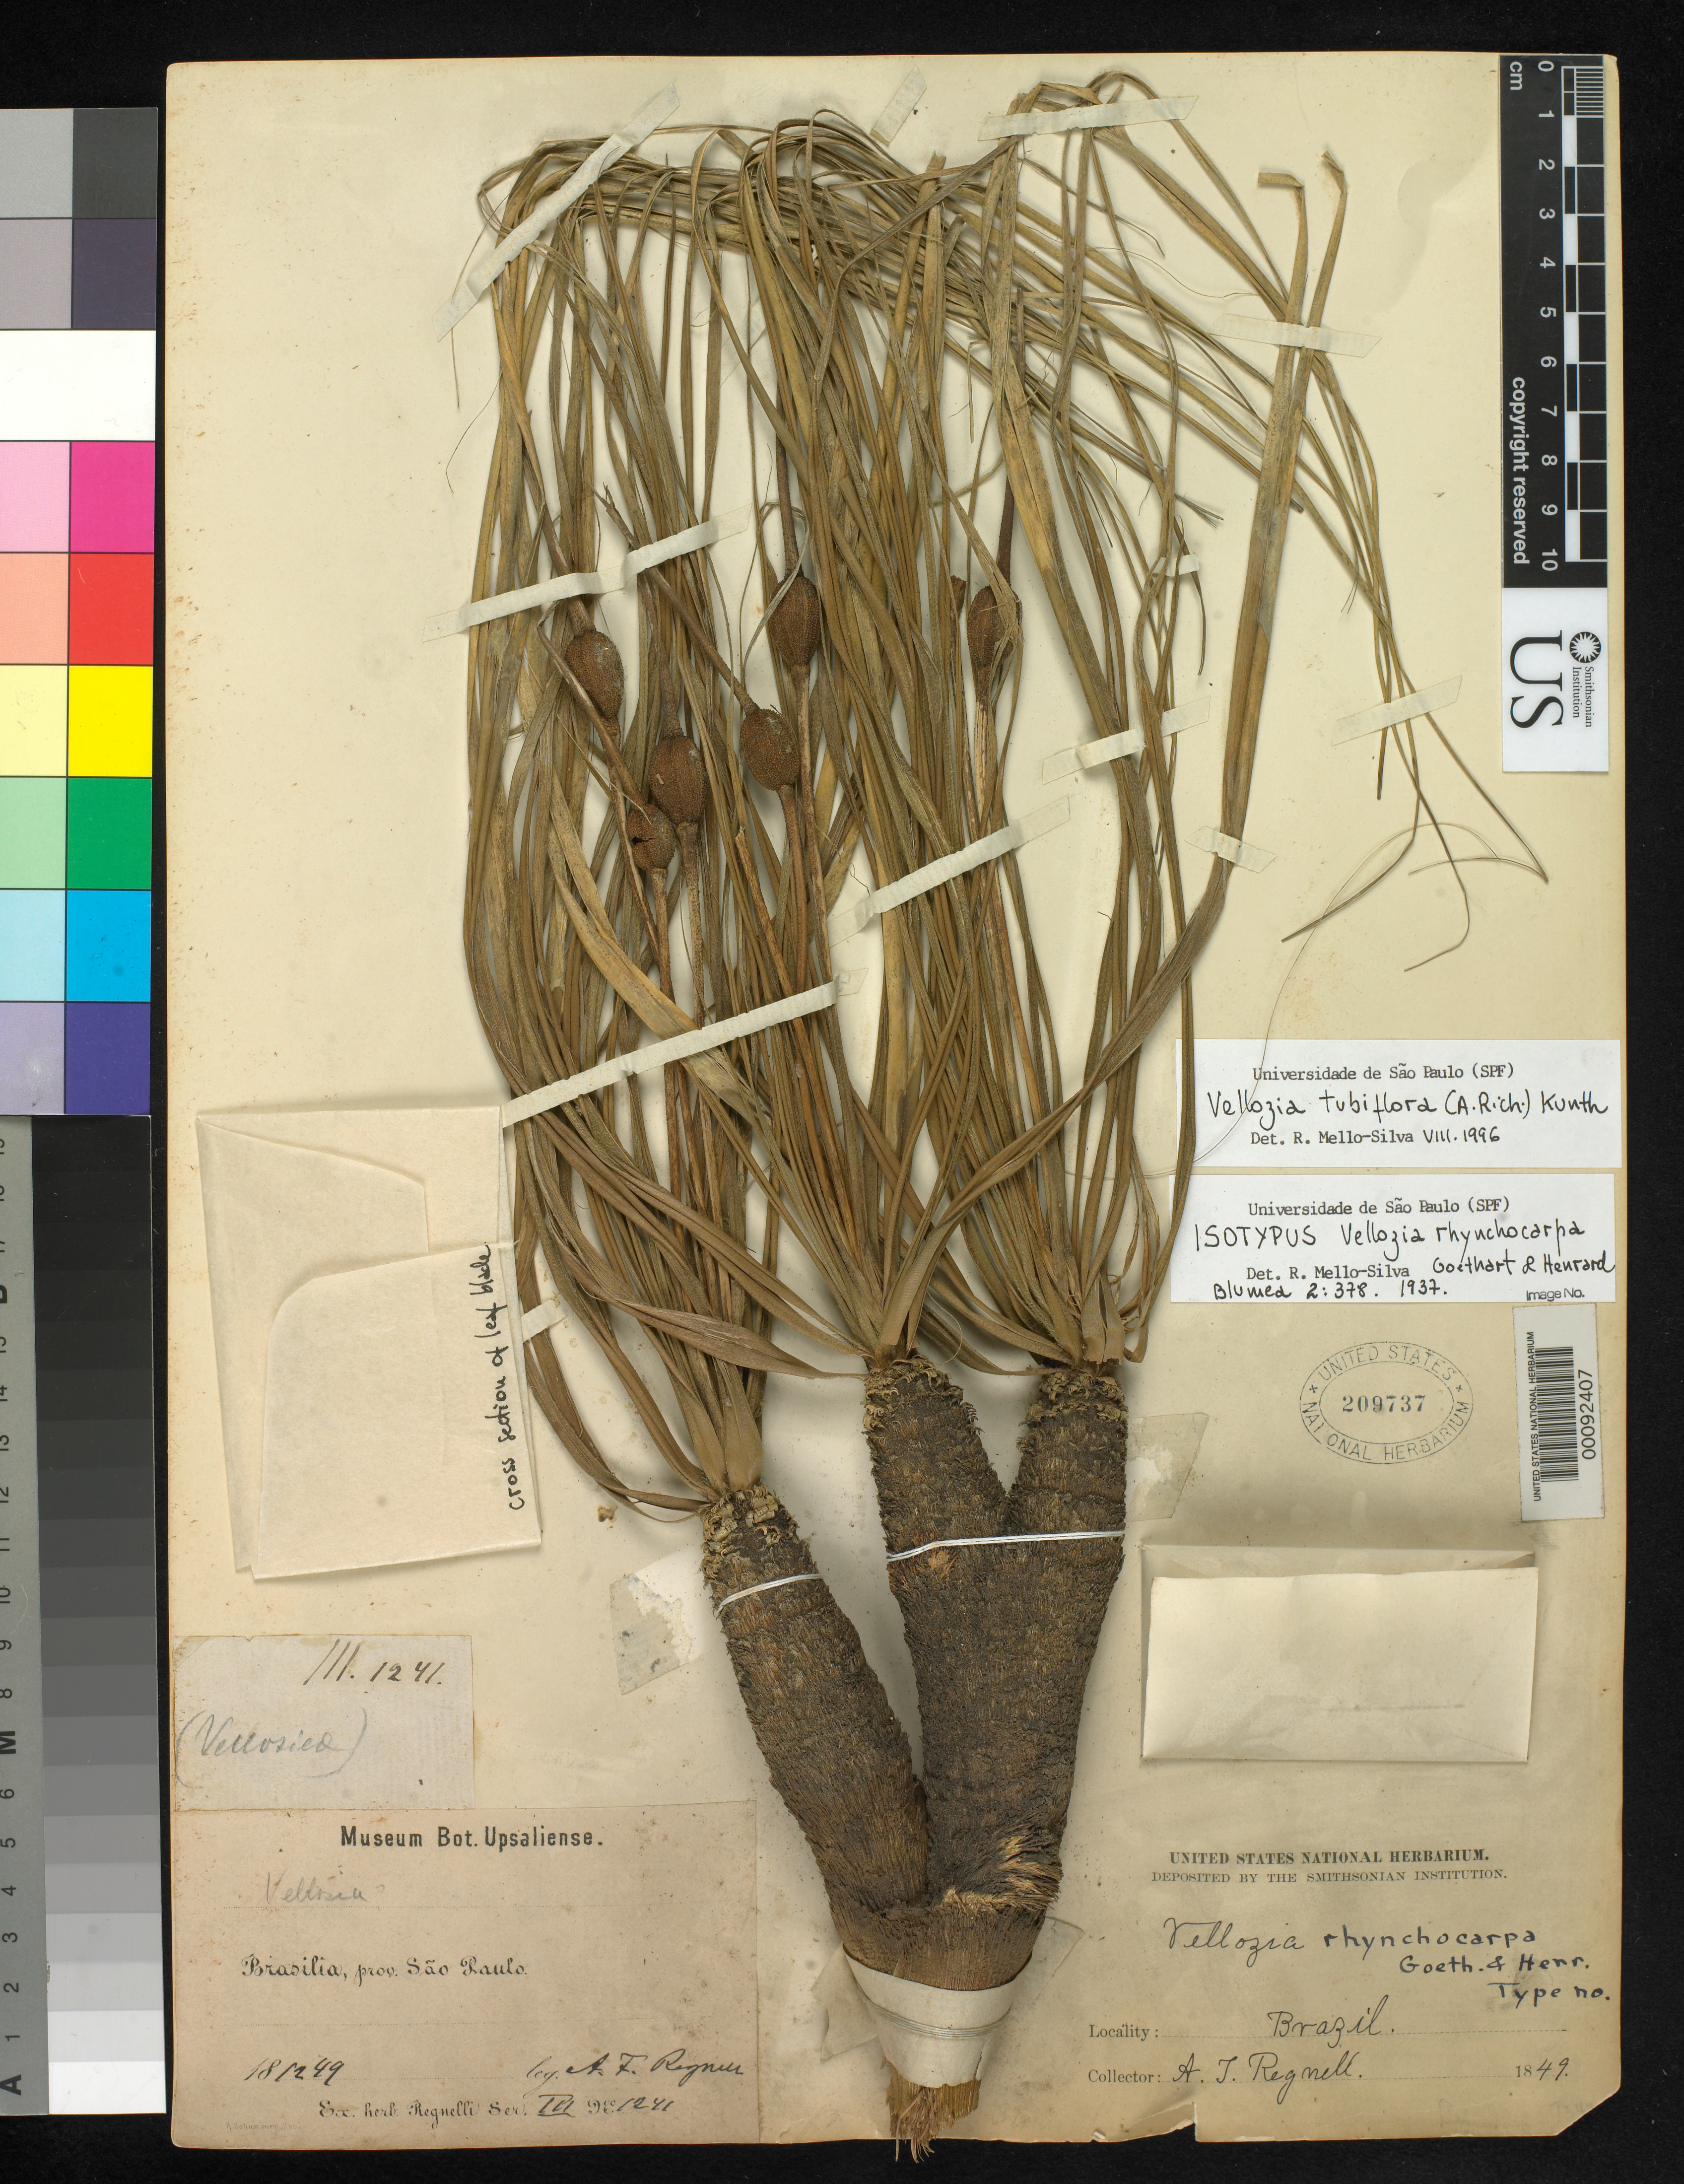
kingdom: Plantae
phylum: Tracheophyta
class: Liliopsida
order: Pandanales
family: Velloziaceae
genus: Vellozia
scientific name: Vellozia rhynchocarpa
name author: Goethart & Henr. in Henr.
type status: Isotype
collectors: A. F. Regnell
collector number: III 1241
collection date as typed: Feb 1849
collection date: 1849-02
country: Brazil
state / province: São Paulo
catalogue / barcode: US 209737